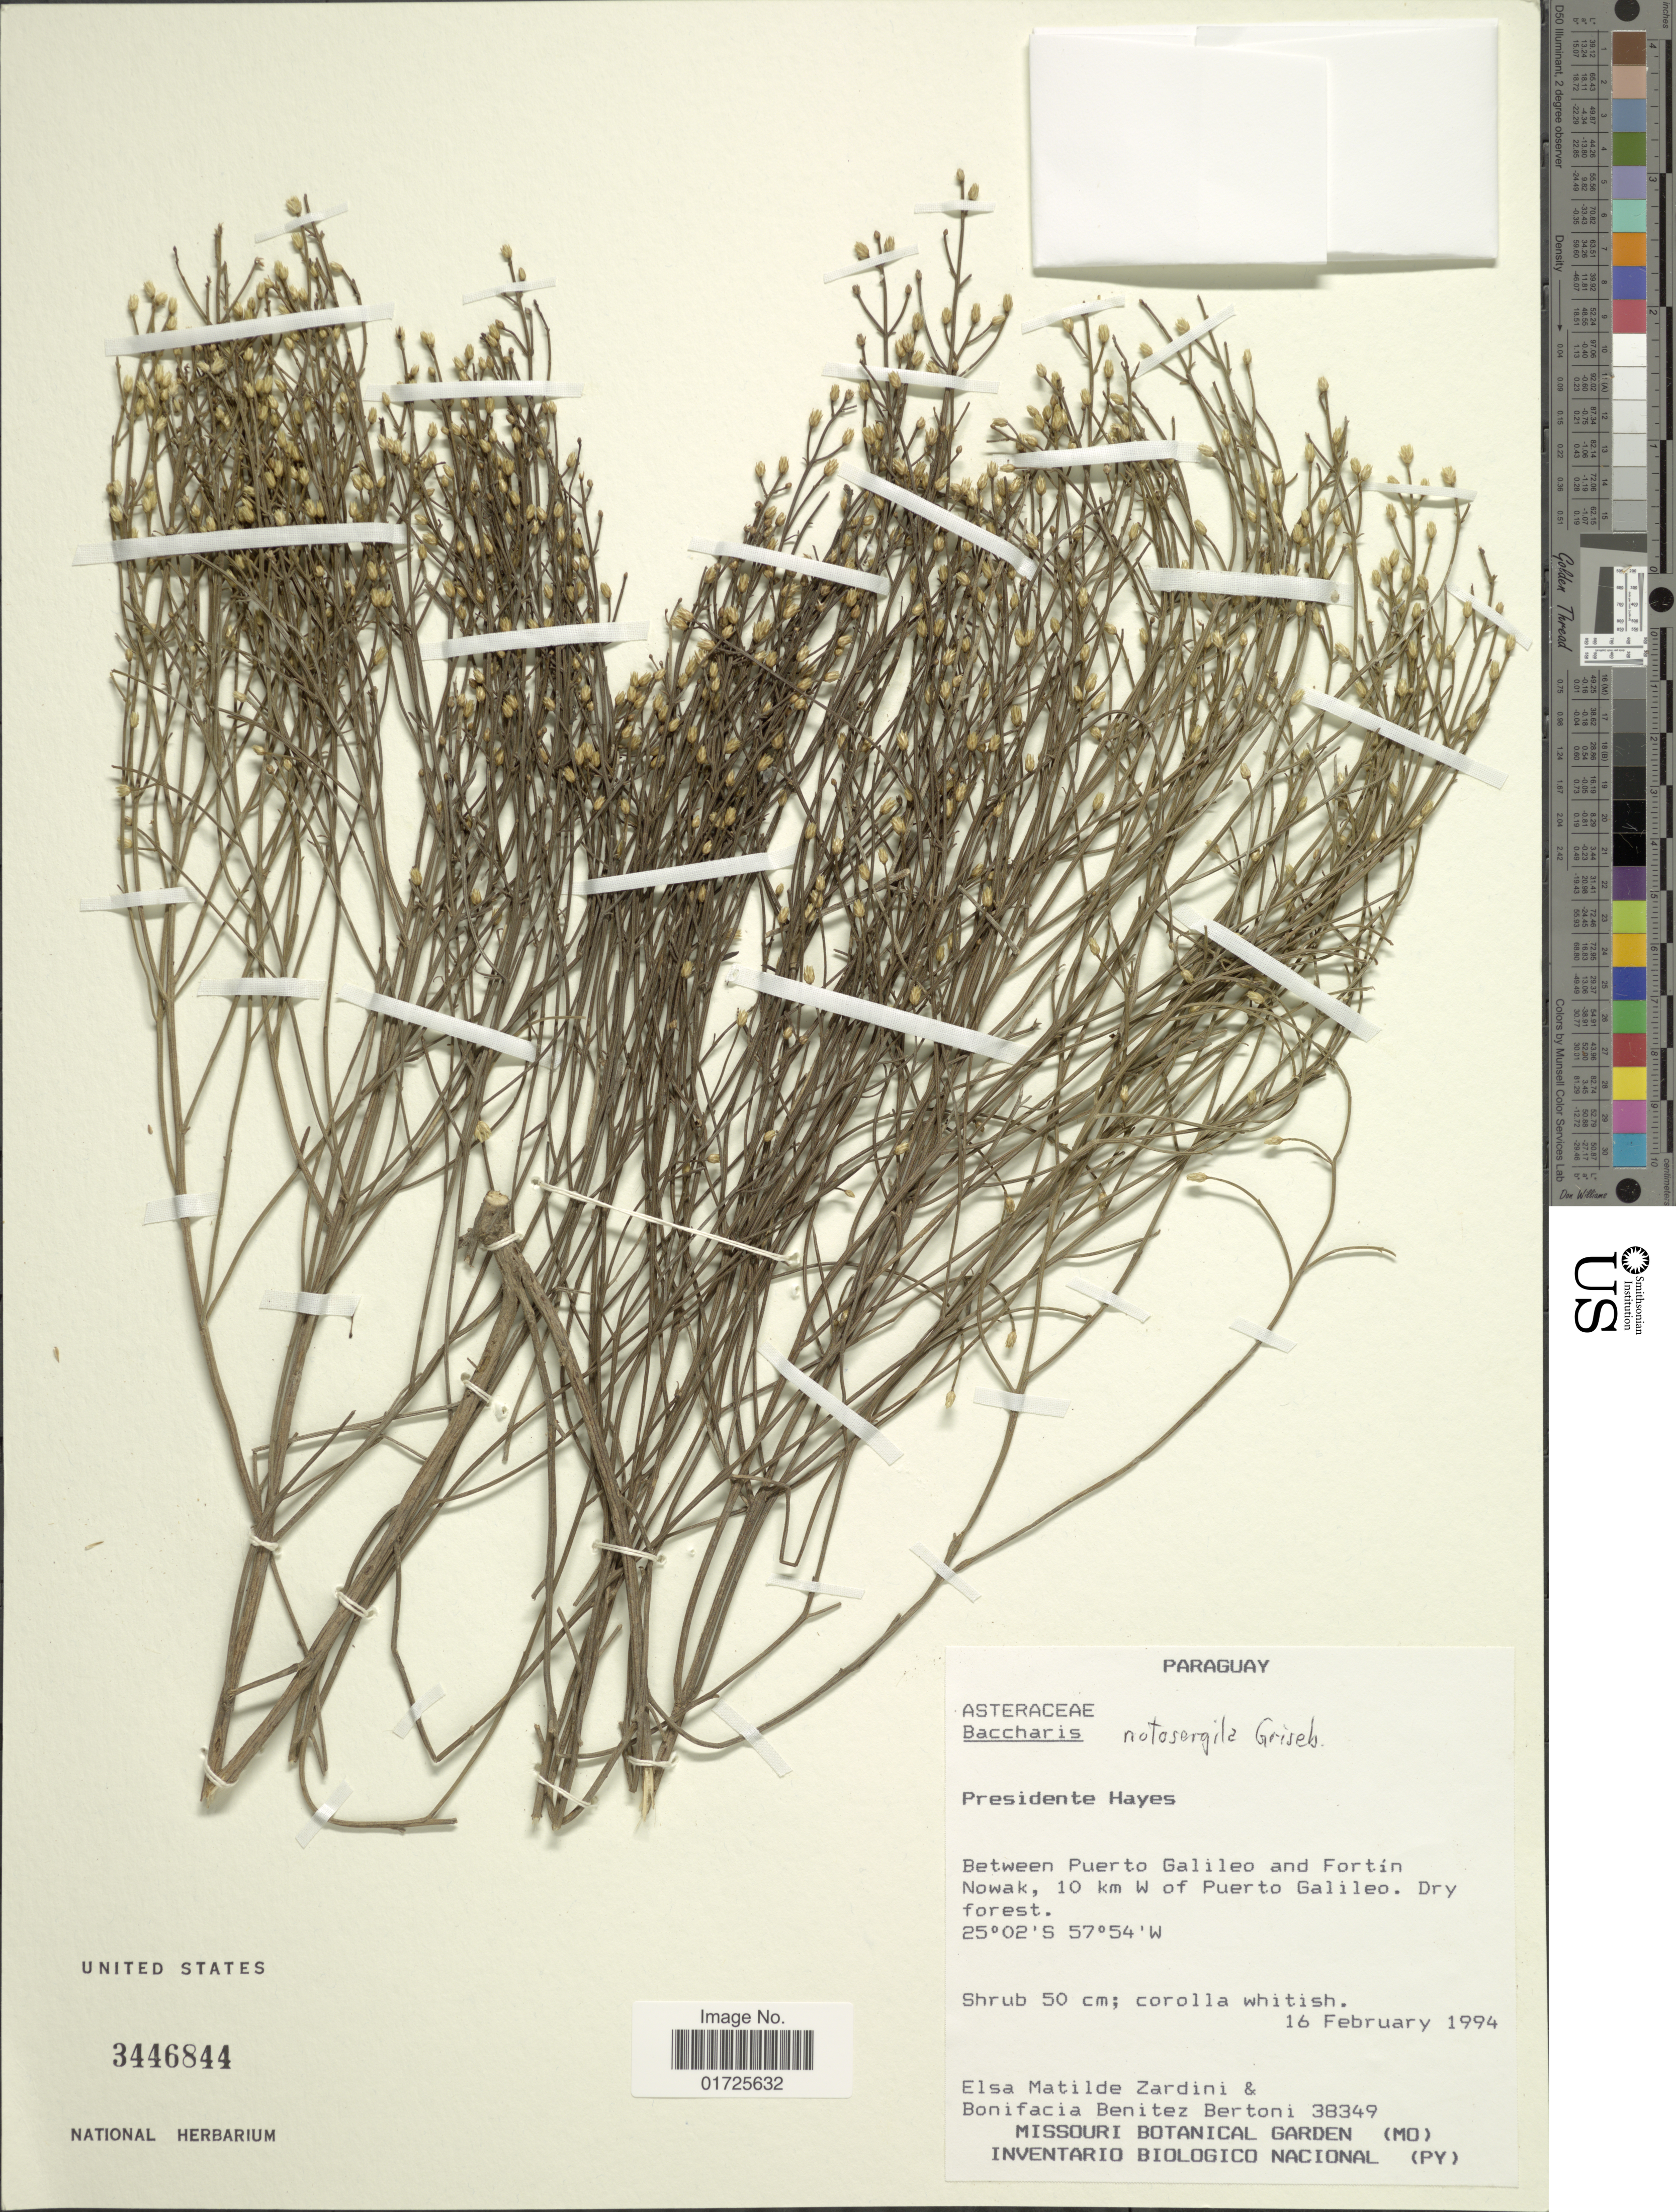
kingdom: Plantae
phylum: Tracheophyta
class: Magnoliopsida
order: Asterales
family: Asteraceae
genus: Baccharis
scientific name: Baccharis notosergila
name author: Griseb.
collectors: E. M. Zardini & B. Bertoni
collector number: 38349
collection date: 1994-02-16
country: Paraguay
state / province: Presidente Hayes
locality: Presidente Hayes. Between Puerto Galileo and Fortín Nowak, 10 km W of Puerto Galileo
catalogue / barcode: US 3446844